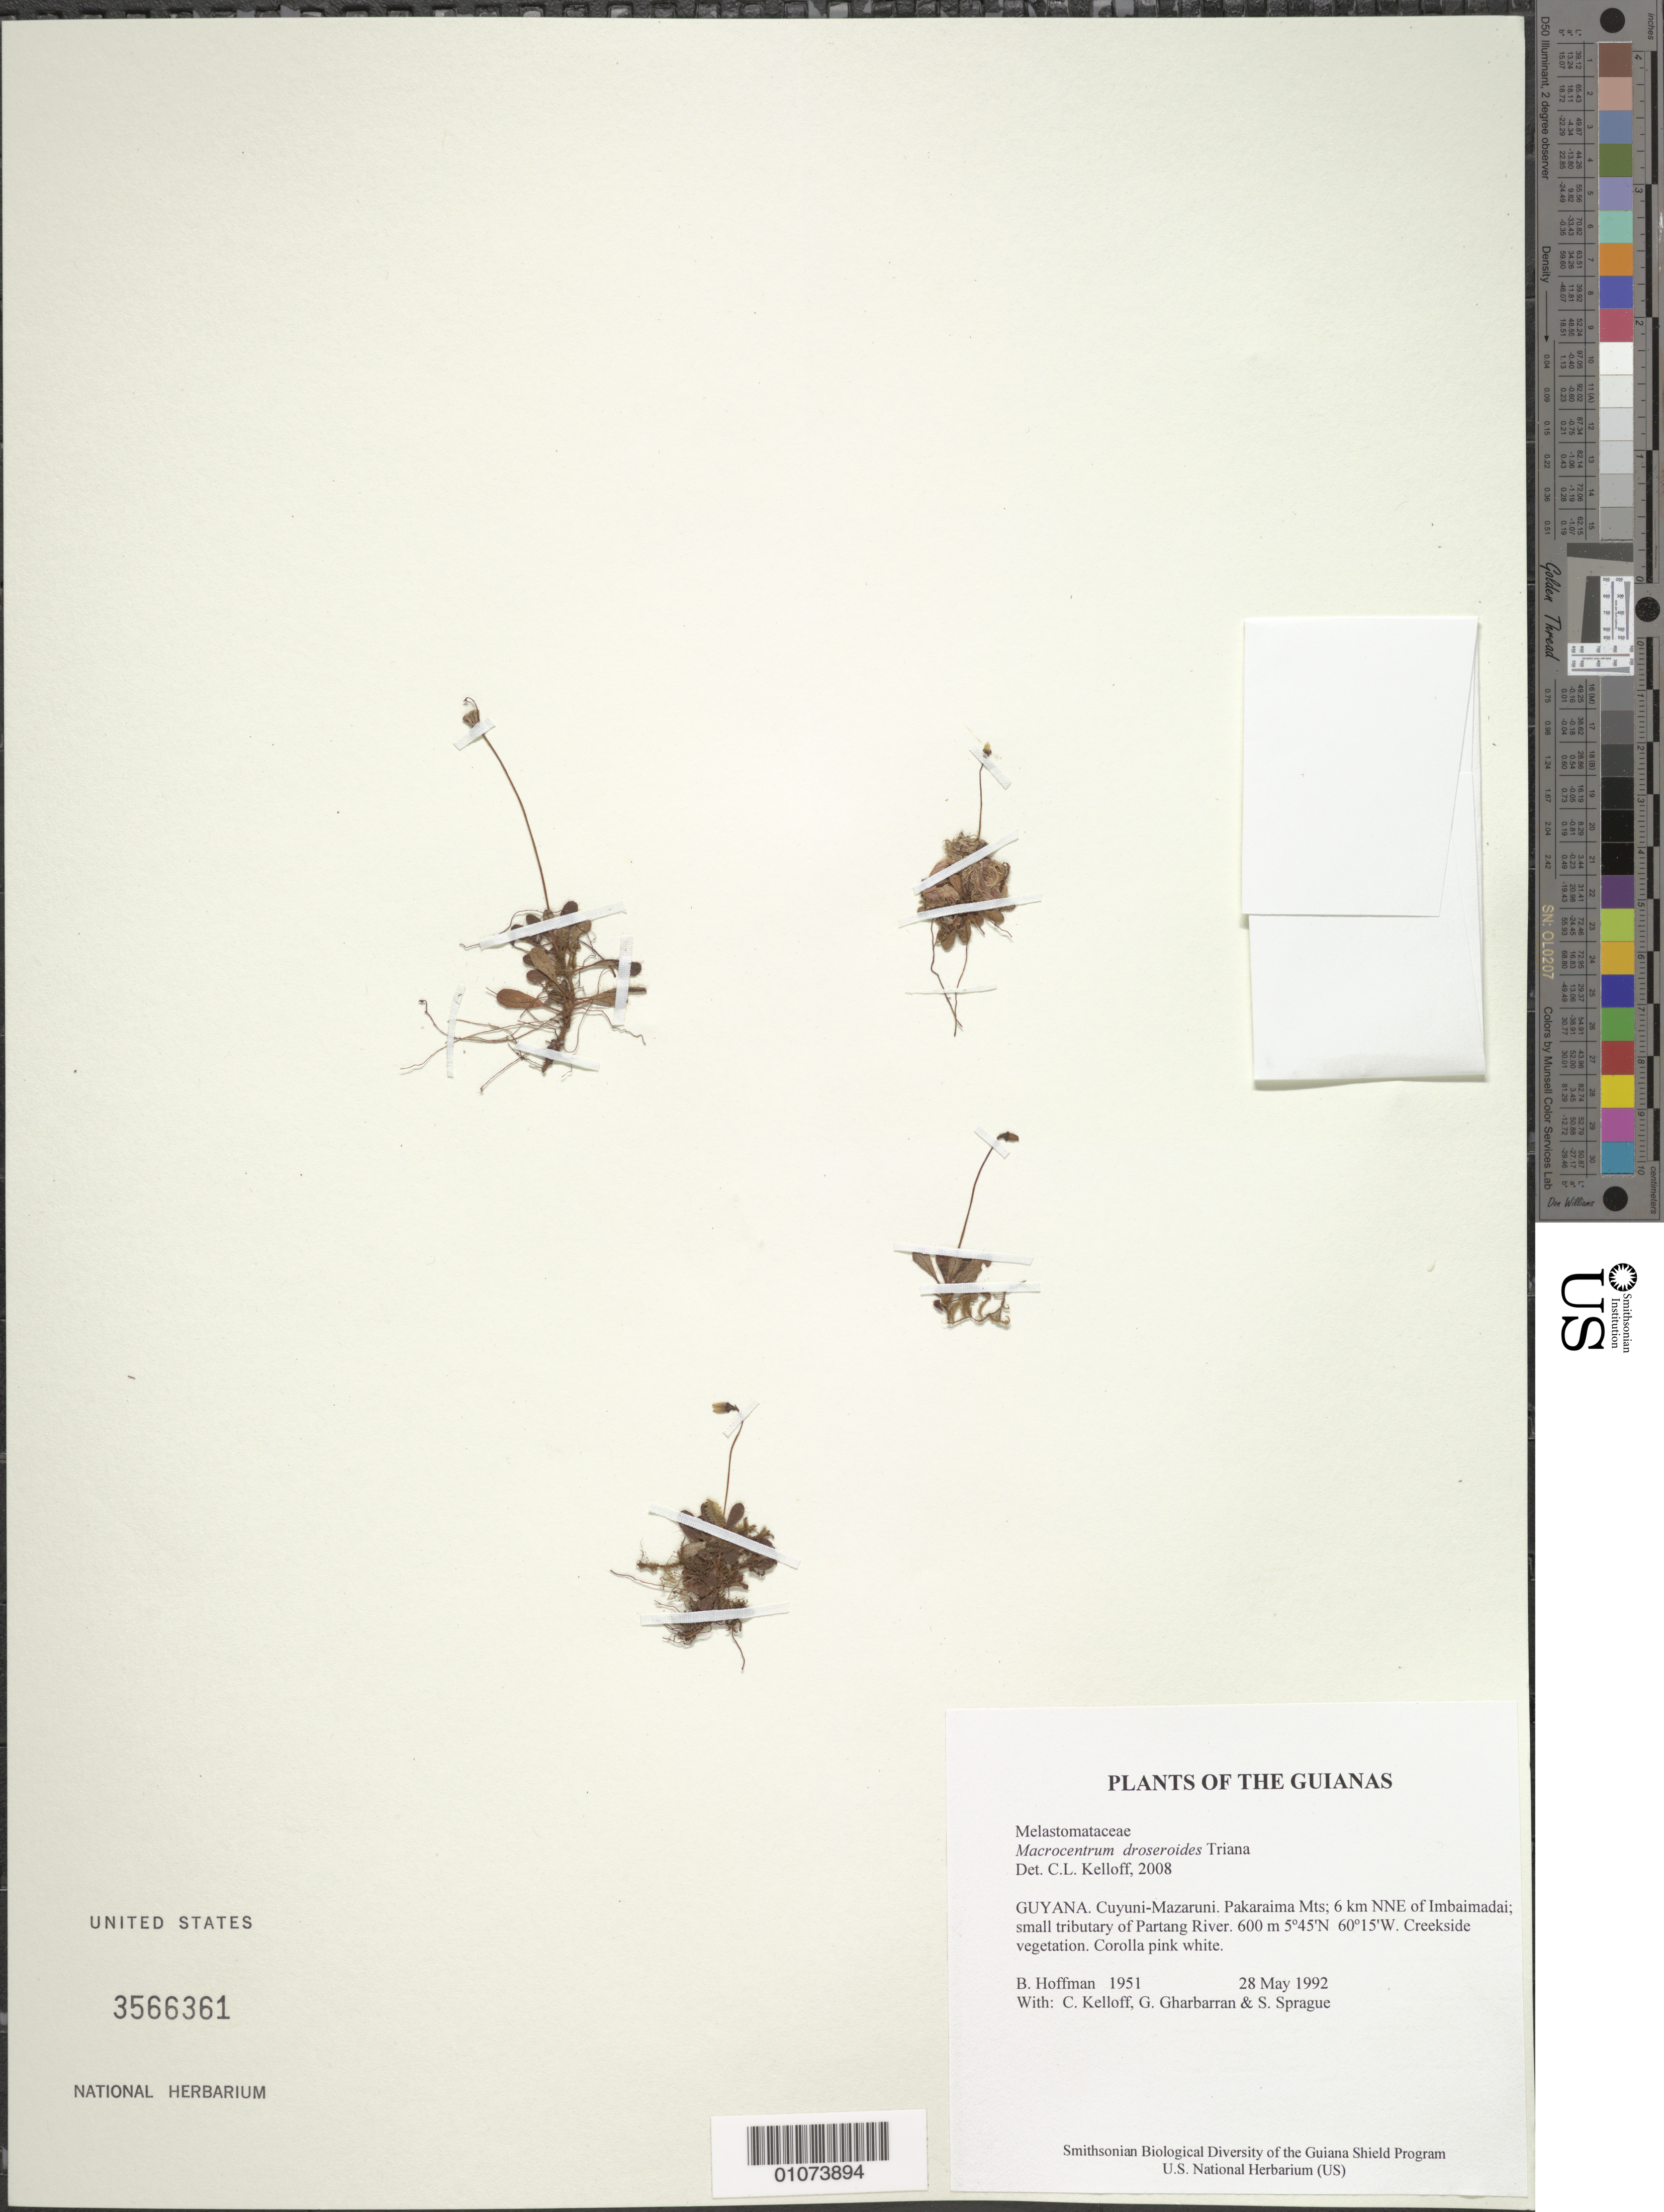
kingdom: Plantae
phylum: Tracheophyta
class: Magnoliopsida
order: Myrtales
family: Melastomataceae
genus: Macrocentrum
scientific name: Macrocentrum droseroides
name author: Triana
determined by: Kelloff, Carol L., (US), Smithsonian Institution - National Museum of Natural History (UNITED STATES)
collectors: B. Hoffman, C. L. Kelloff, G. Gharbarran & S. Sprague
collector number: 1951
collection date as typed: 28 May 1992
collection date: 1992-05-28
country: Guyana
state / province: Cuyuni-Mazaruni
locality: Pakaraima Mts; 6 km NNE of Imbaimadai; small tributary of Partang River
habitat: Creekside vegetation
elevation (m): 600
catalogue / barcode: US 3566361